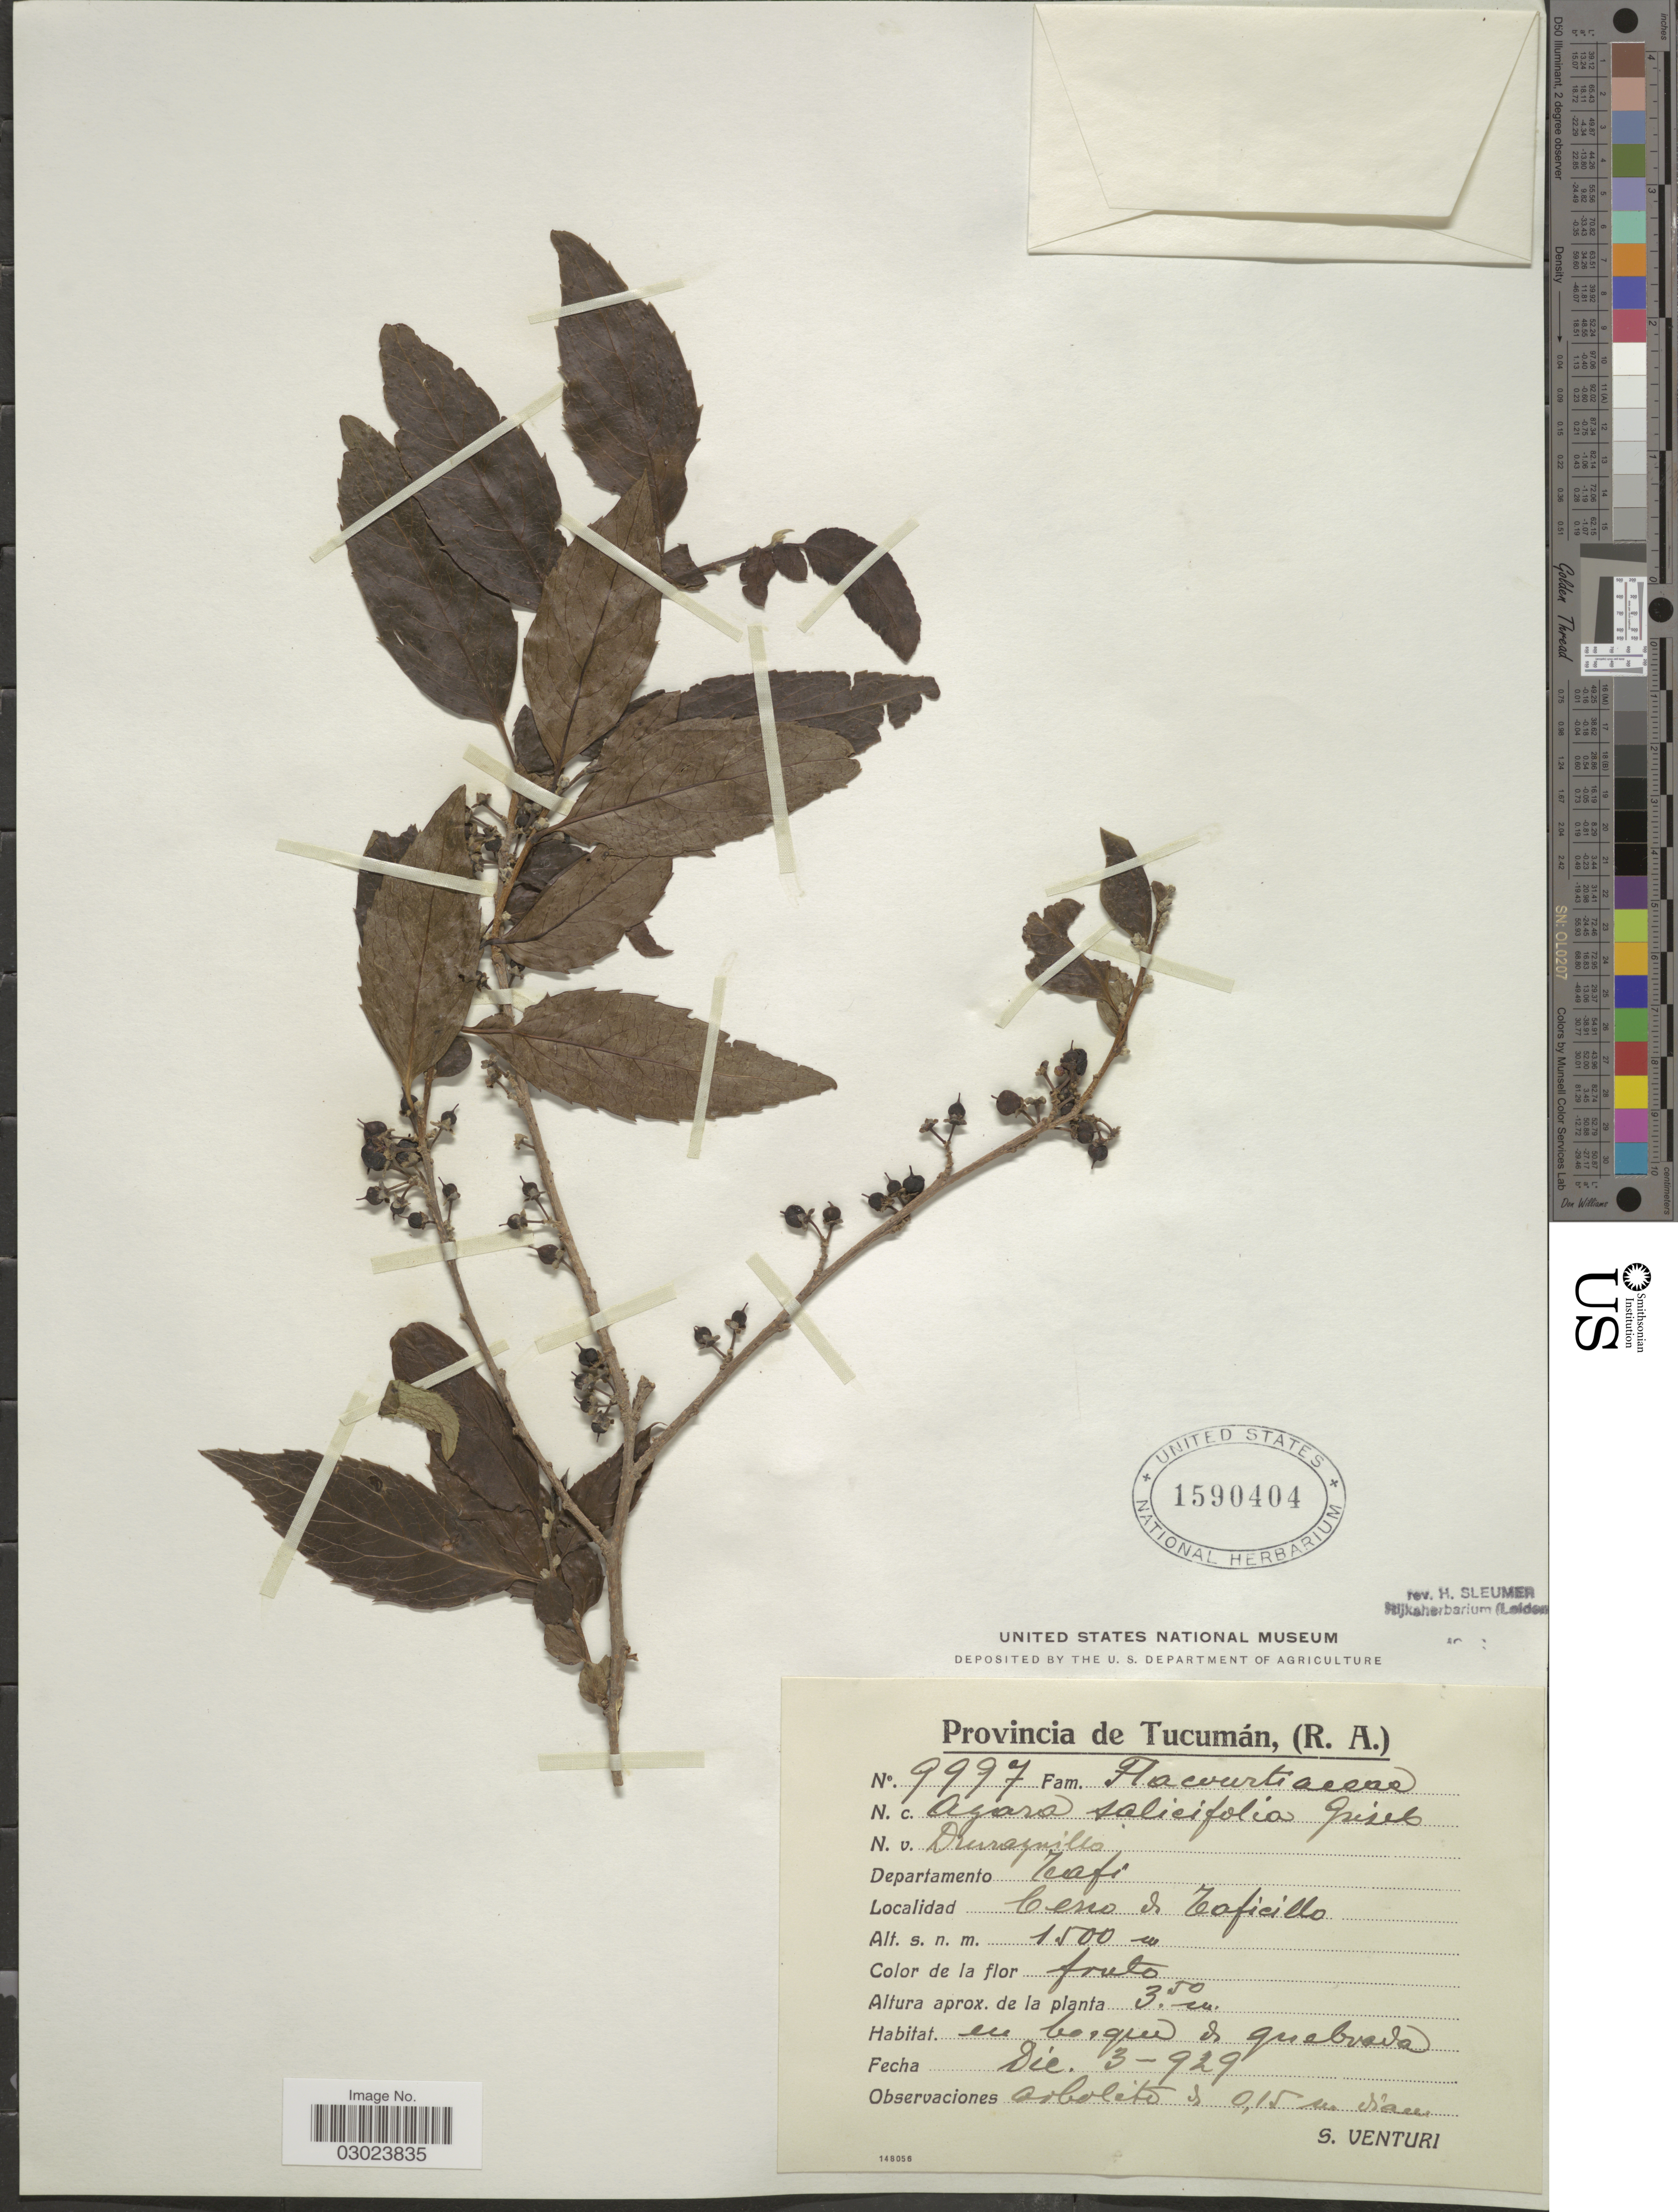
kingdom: Plantae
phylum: Tracheophyta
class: Magnoliopsida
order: Malpighiales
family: Salicaceae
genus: Azara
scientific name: Azara salicifolia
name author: Griseb.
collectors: S. Venturi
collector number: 9997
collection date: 1929-12-03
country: Argentina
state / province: Tucuman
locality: Departamento Tafi. Cerro de Taficillo.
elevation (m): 1500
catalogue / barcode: US 1590404